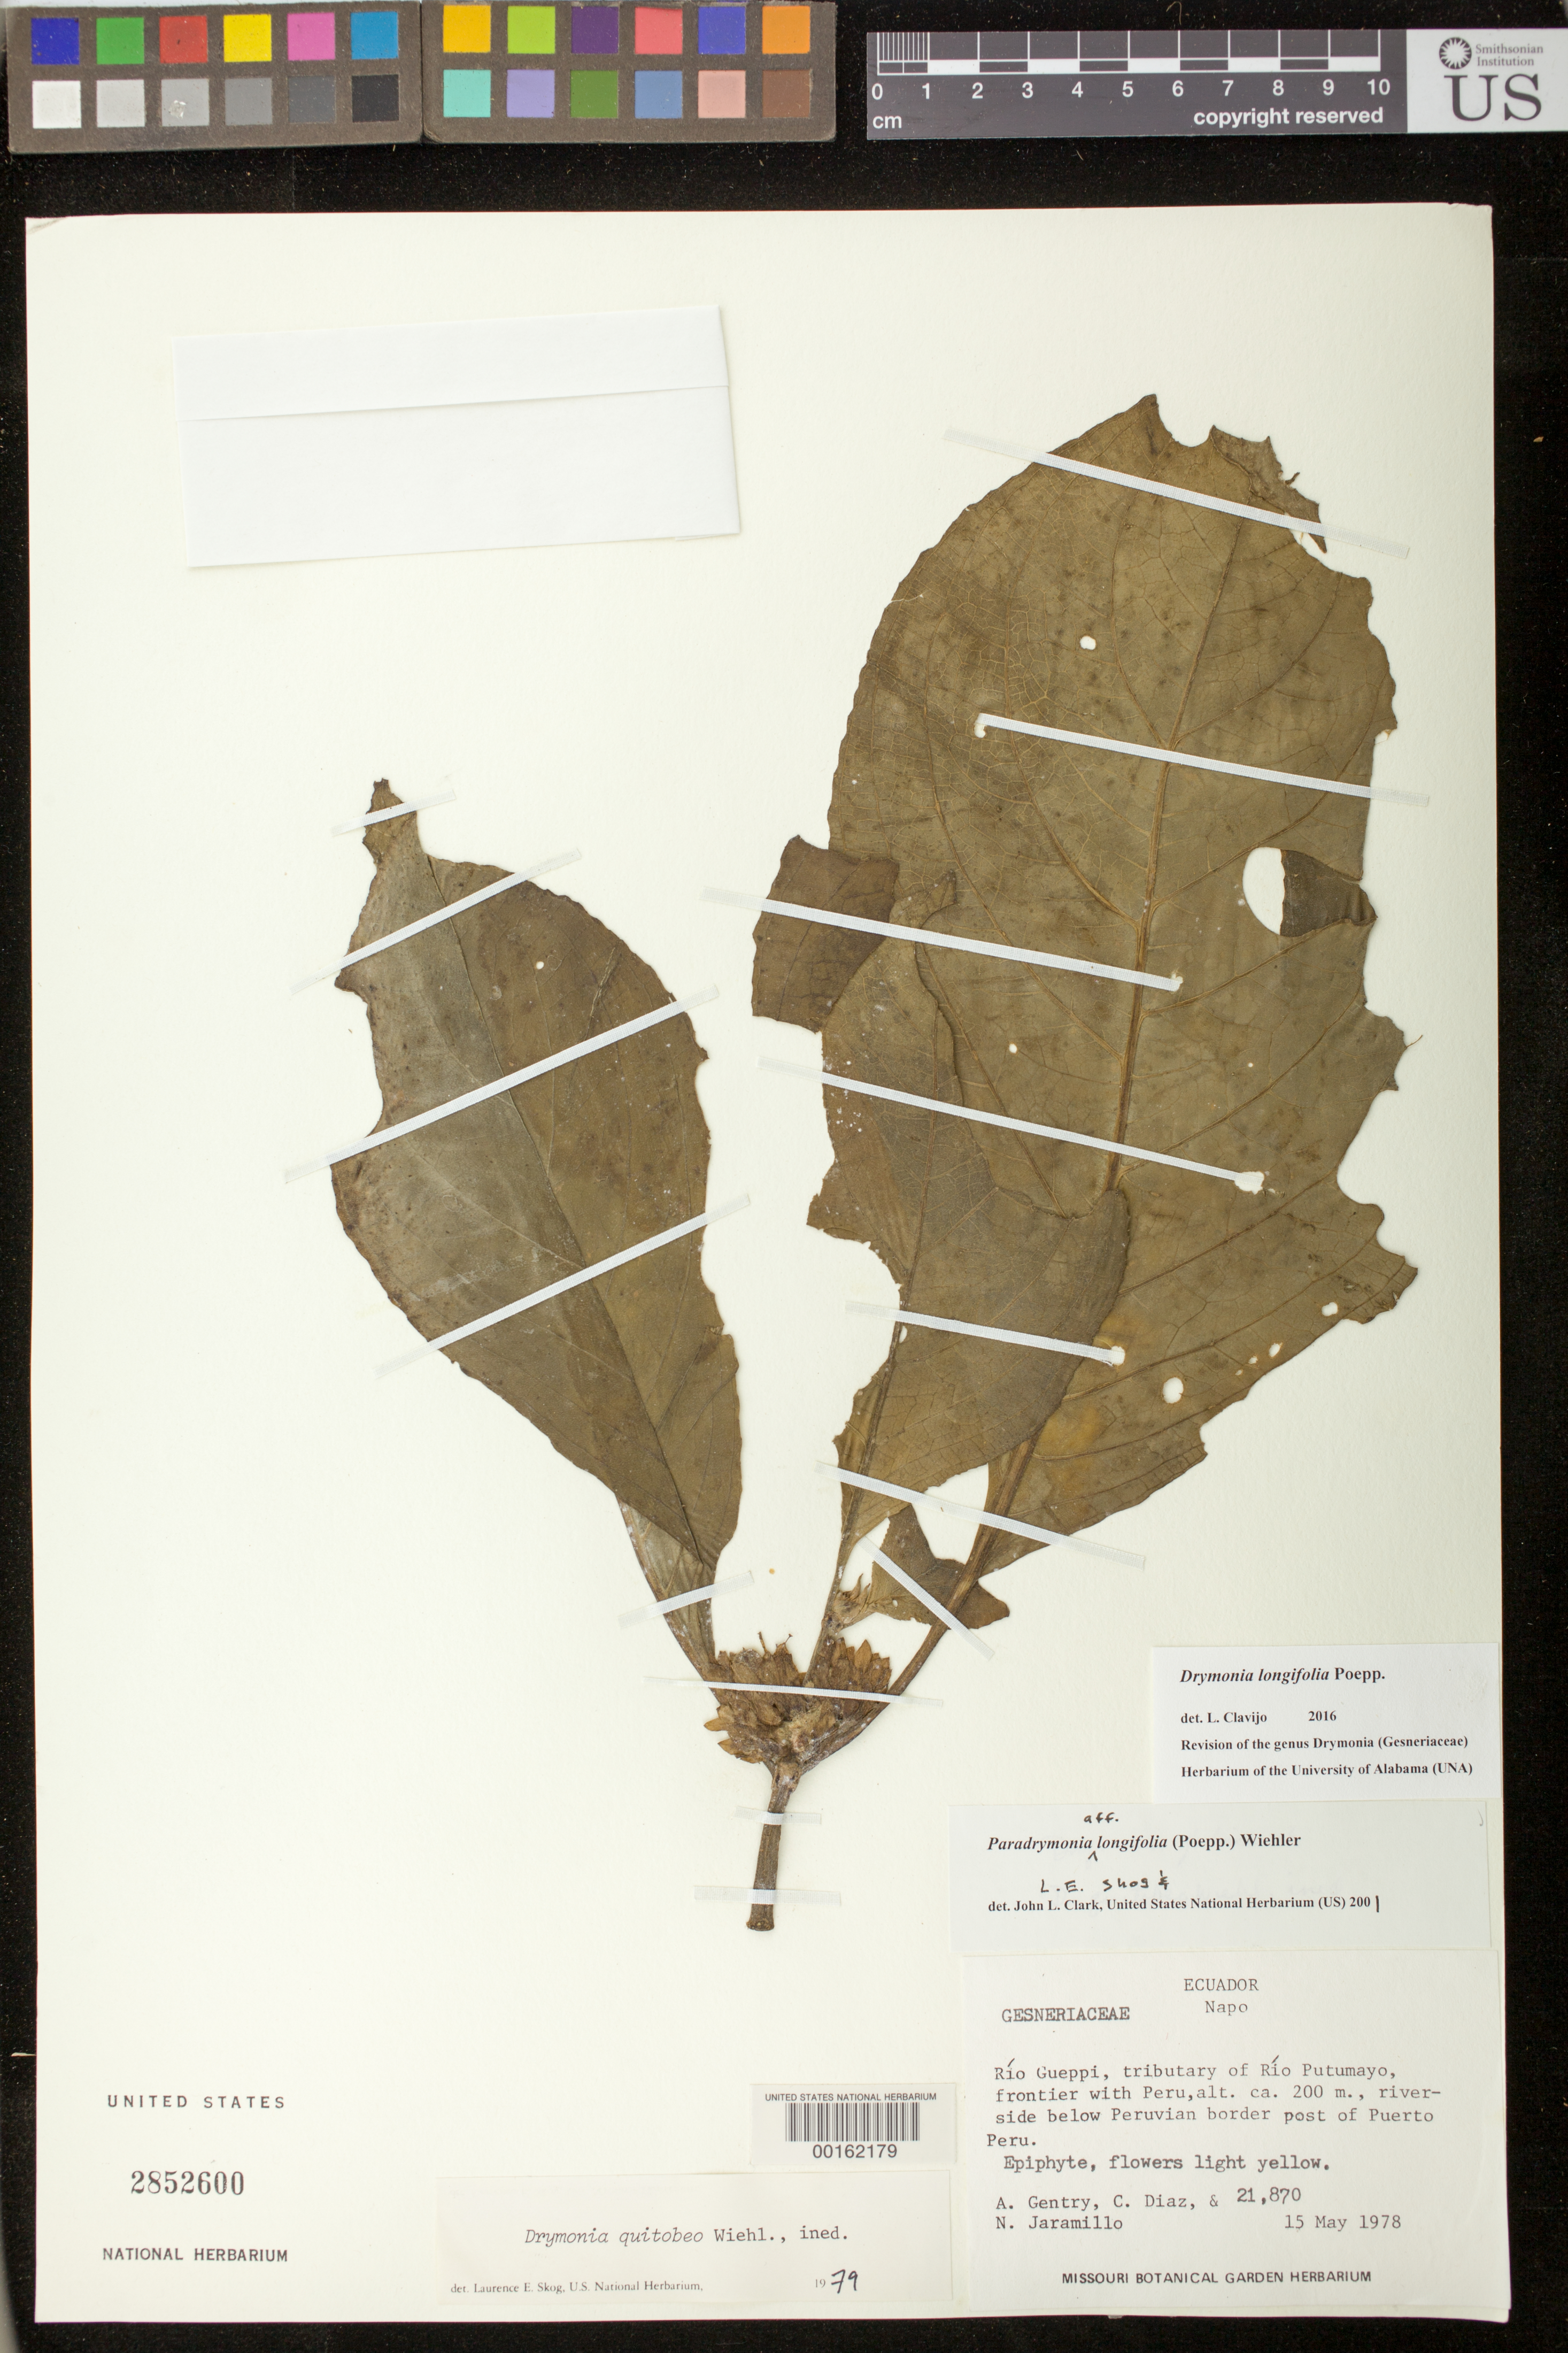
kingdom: Plantae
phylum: Tracheophyta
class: Magnoliopsida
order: Lamiales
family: Gesneriaceae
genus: Drymonia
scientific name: Drymonia longifolia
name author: Poepp.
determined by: Clavijo, L.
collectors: A. H. Gentry, C. Díaz & N. Jaramillo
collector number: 21870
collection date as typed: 15 May 1978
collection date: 1978-05-15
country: Ecuador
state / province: Napo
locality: Rio Gueppi, tributary of Rio Putumayo, frontier with Peru, below Peruvian border post of Puerto Peru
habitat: Riverside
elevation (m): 200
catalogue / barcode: US 2852600